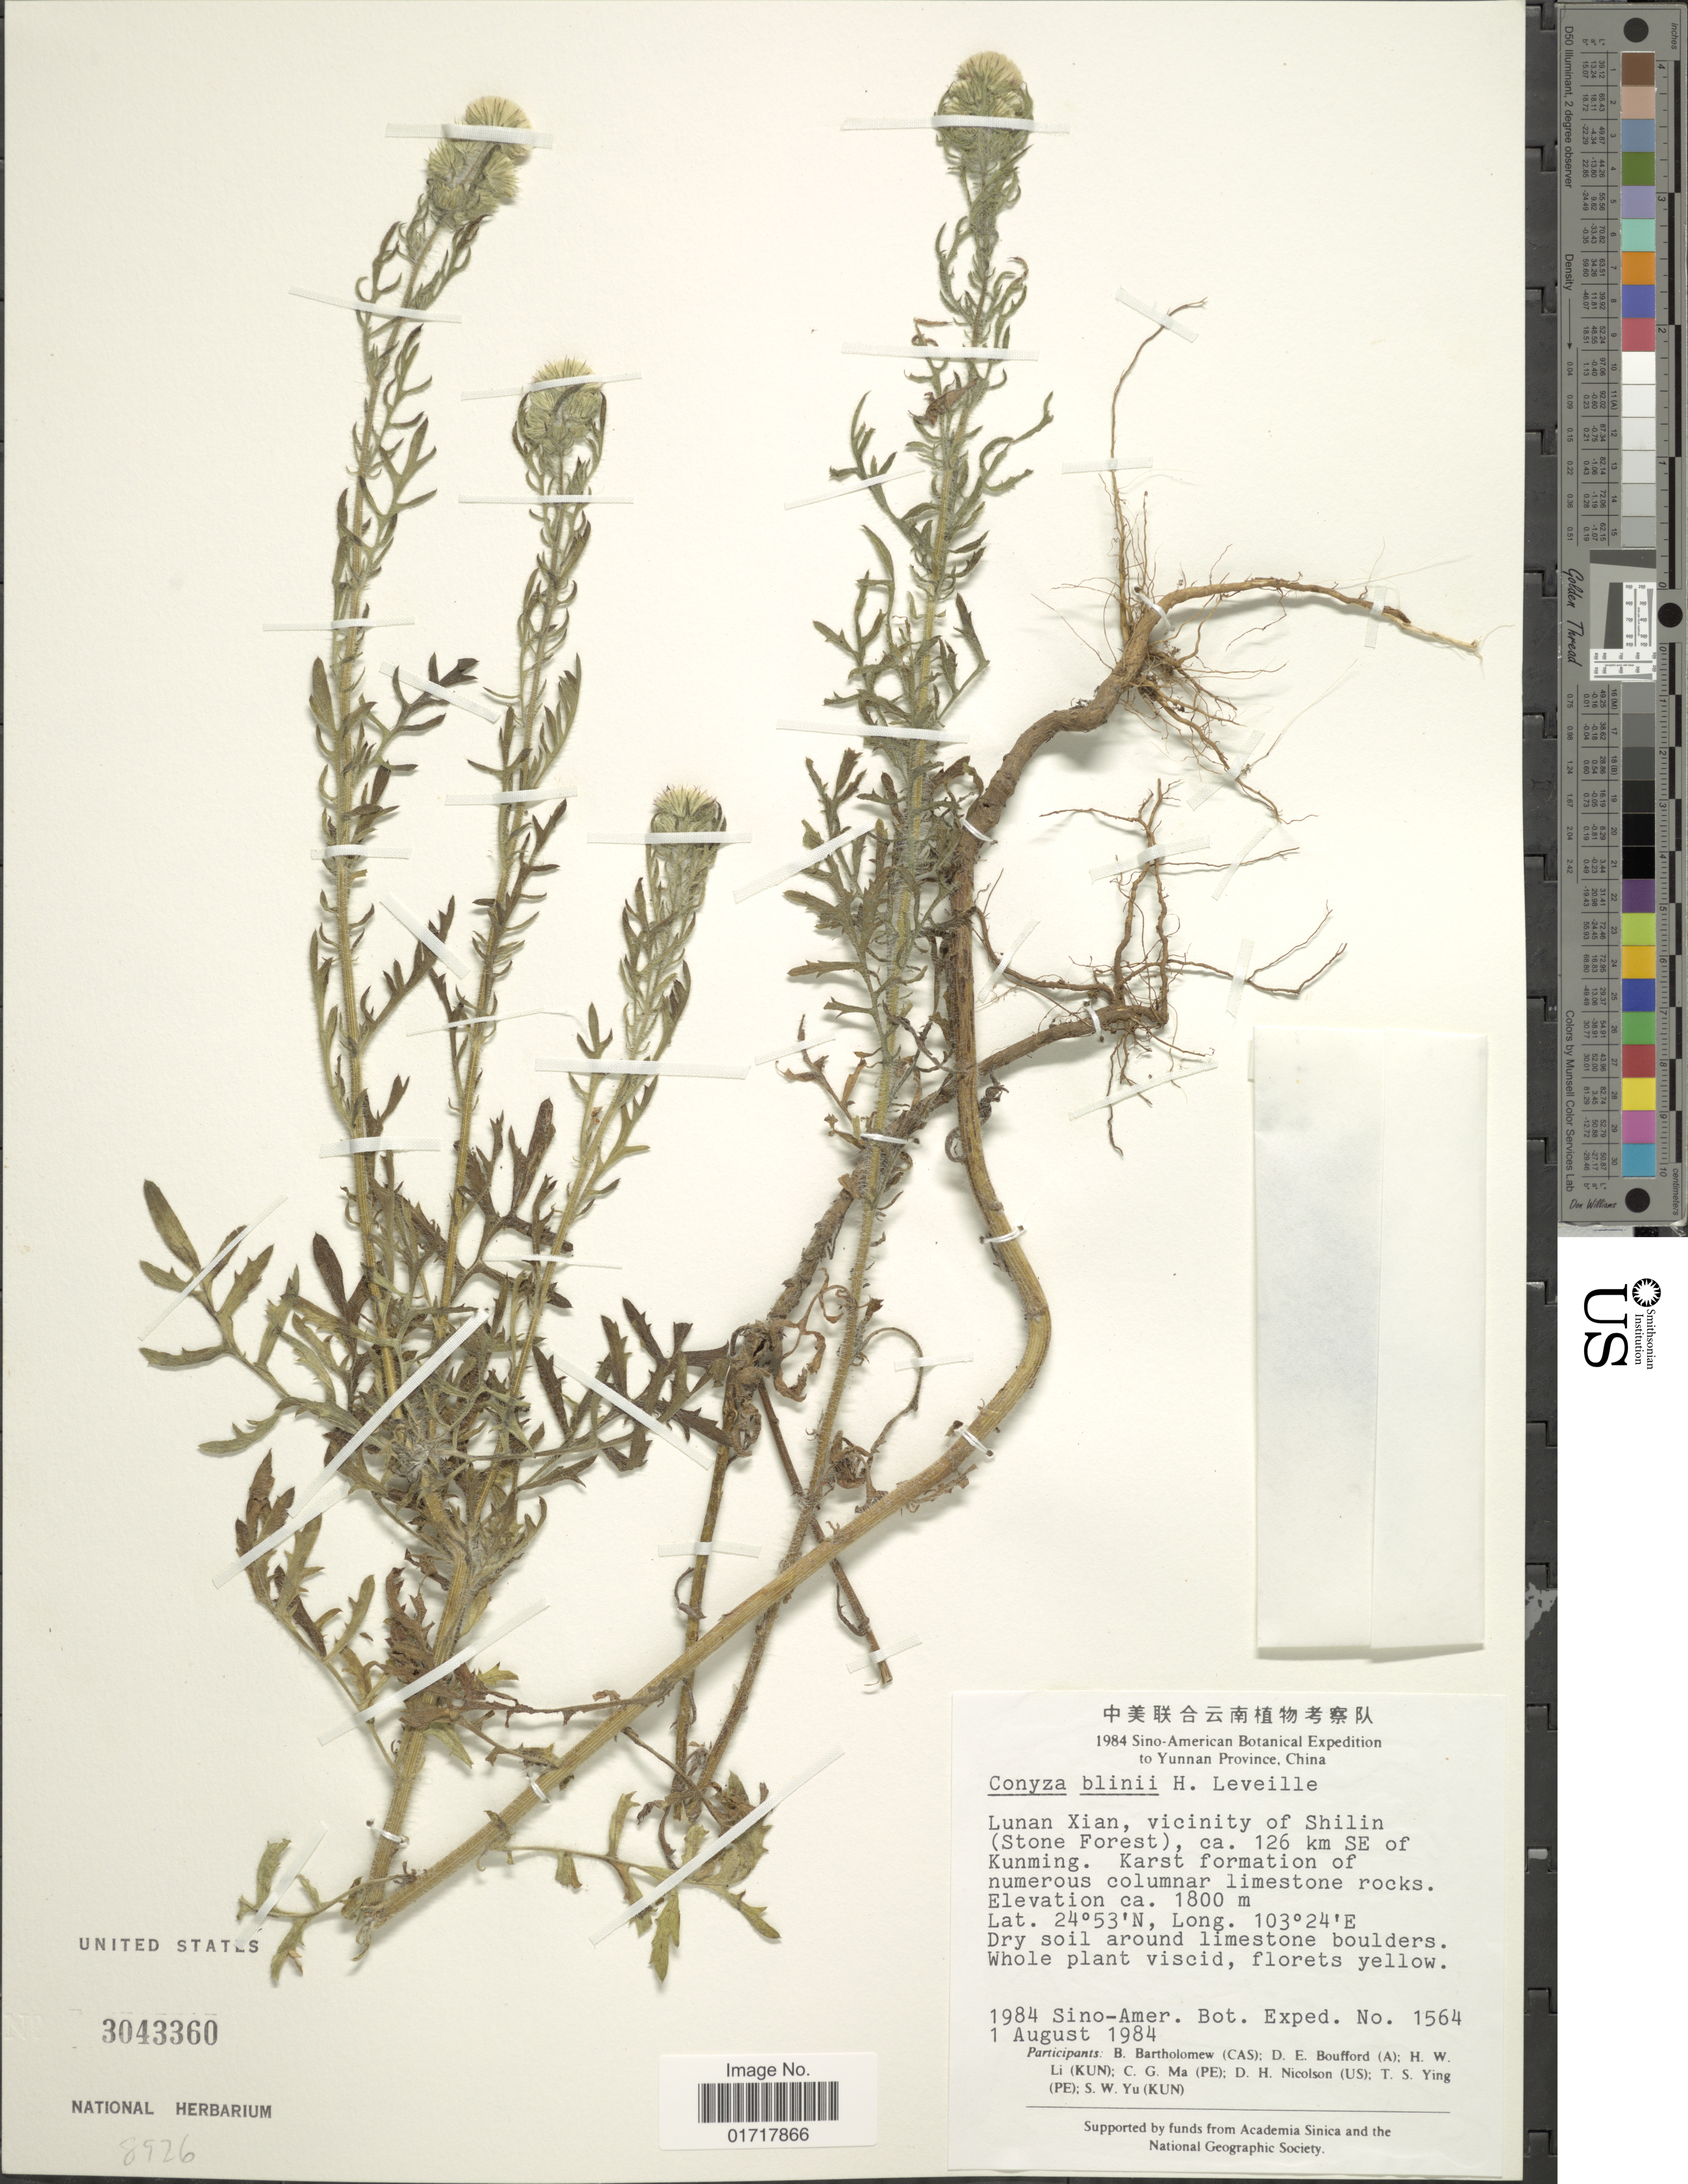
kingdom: Plantae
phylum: Tracheophyta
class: Magnoliopsida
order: Asterales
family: Asteraceae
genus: Conyza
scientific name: Conyza blinii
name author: Levl.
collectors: Sino-Amer. Bot. Exped. 1984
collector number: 164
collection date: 1984-08-01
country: China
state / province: Yunnan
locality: Yuannan Province, China. Lunan Xian, vicinity of Shilin (Stone Forest), ca. 126 km SE of Kunming.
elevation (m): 1800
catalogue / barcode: US 3043360